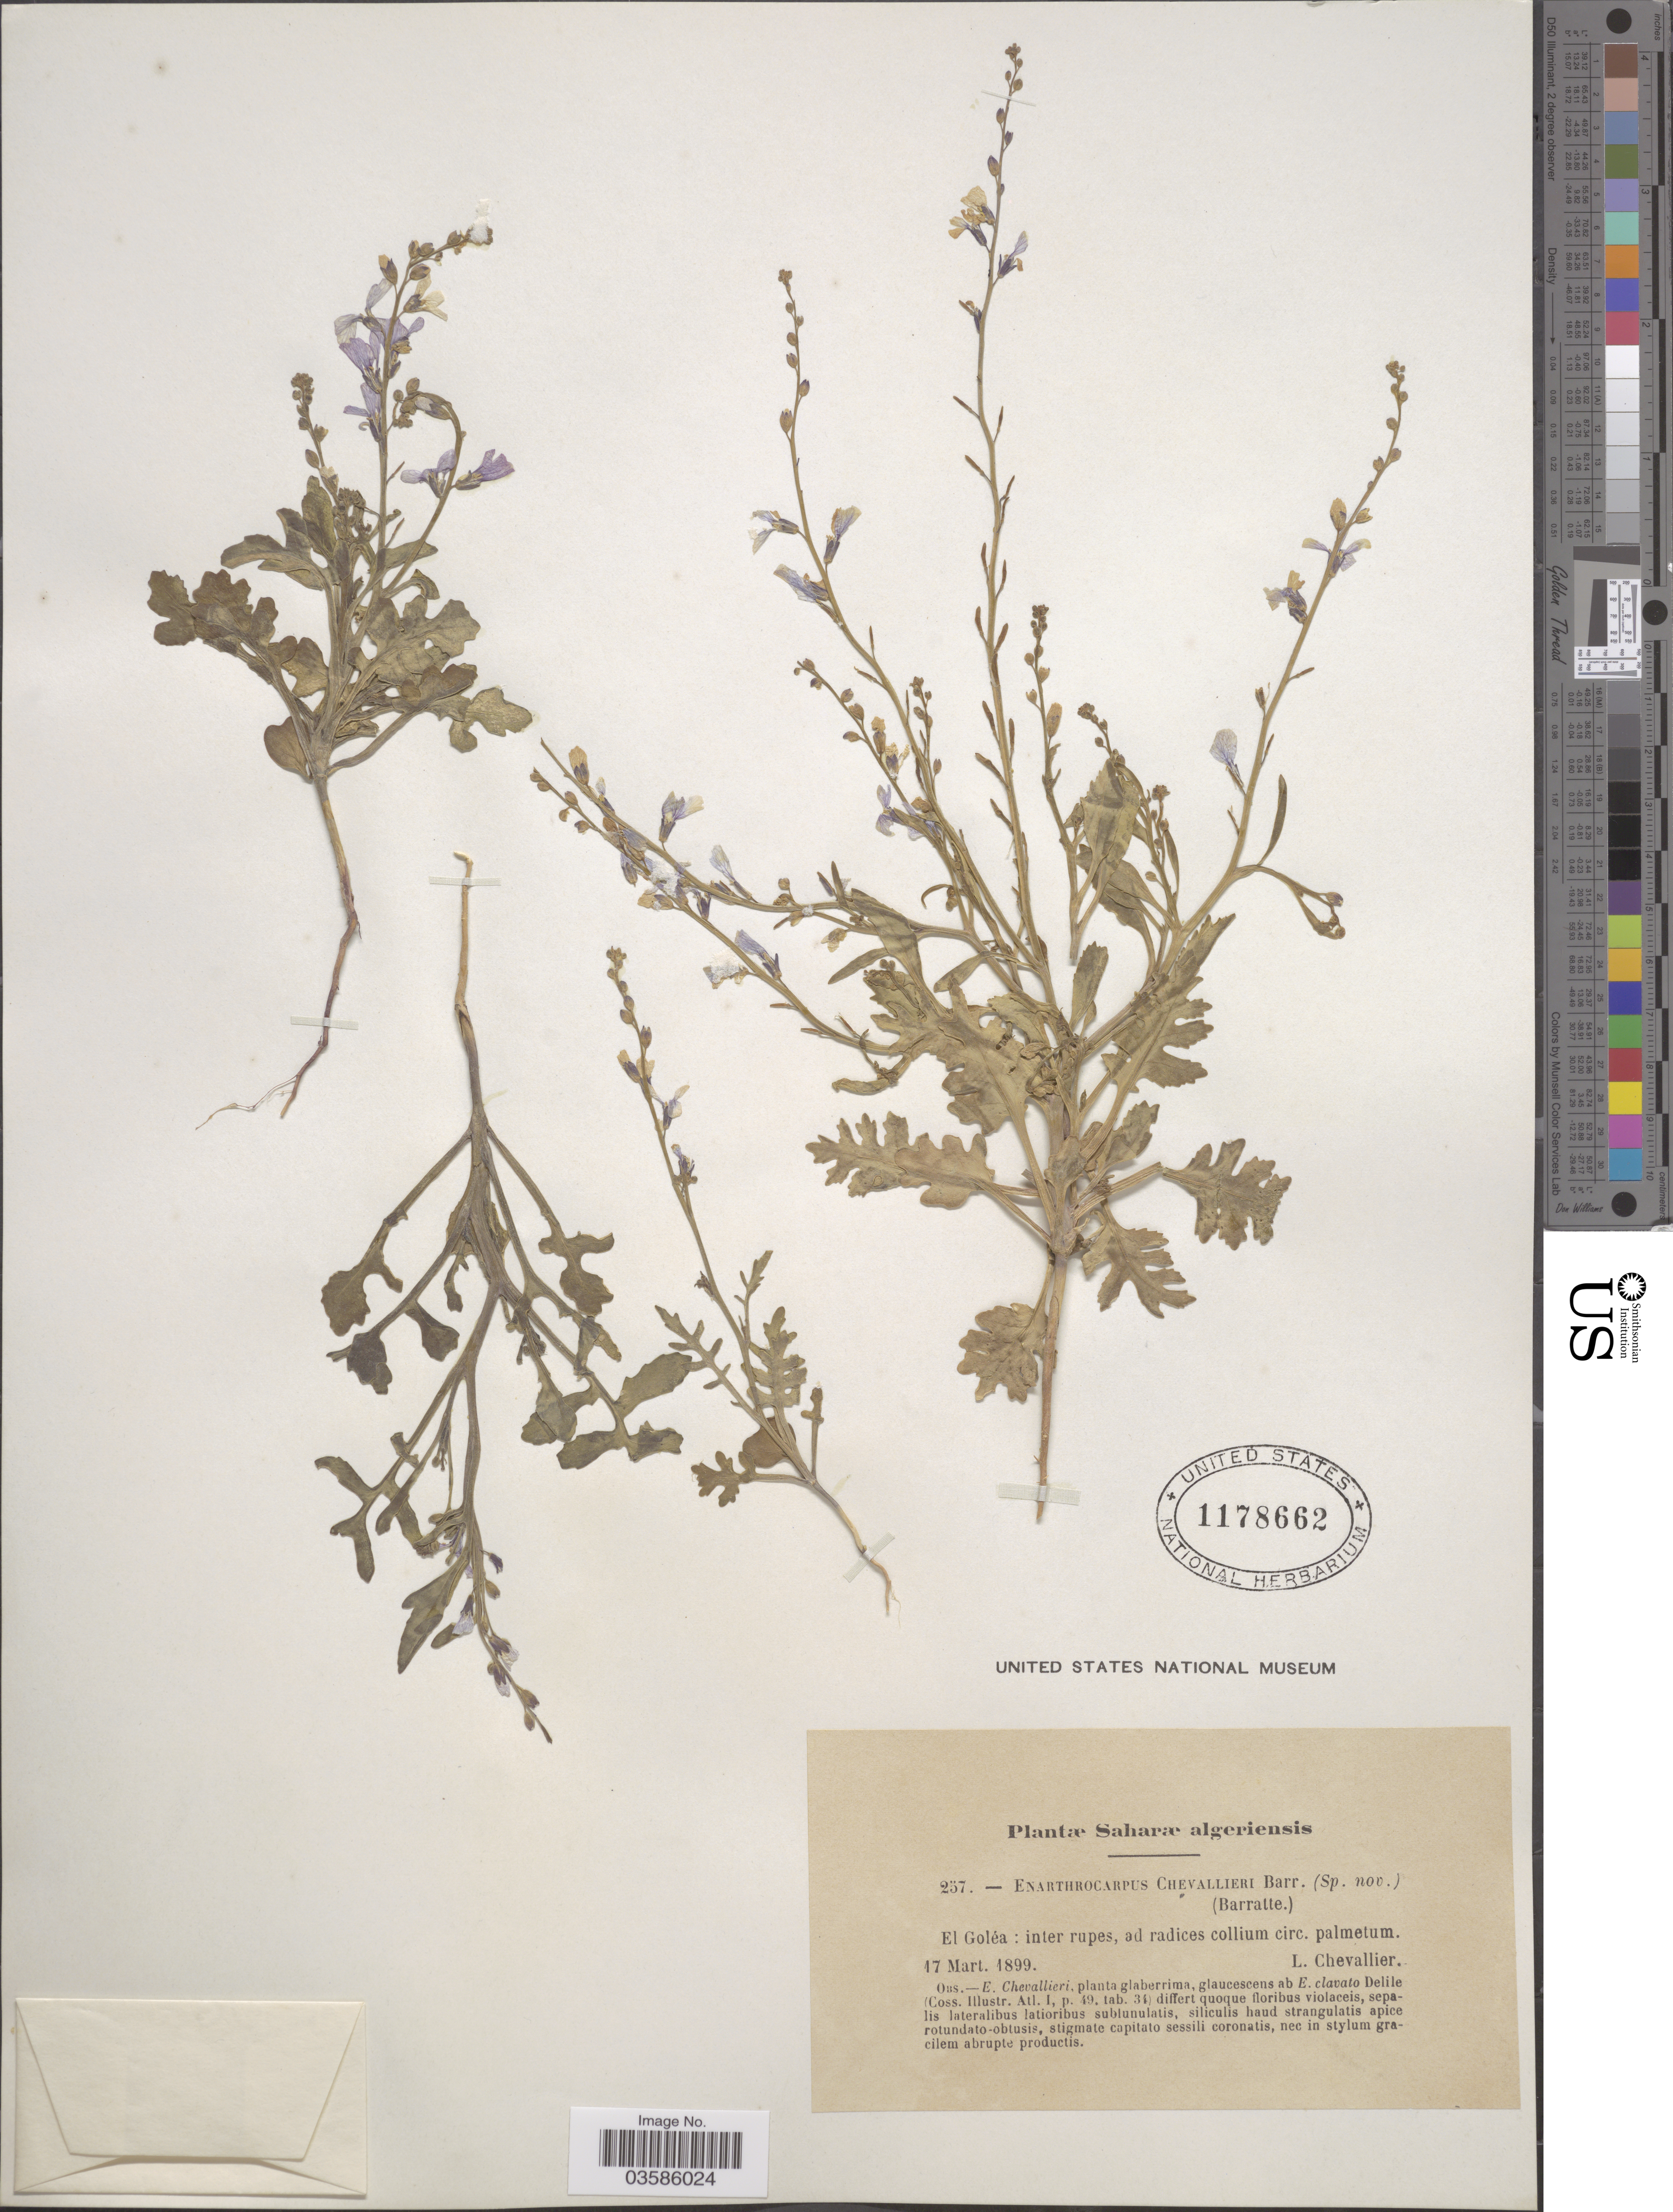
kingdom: Plantae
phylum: Tracheophyta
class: Magnoliopsida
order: Brassicales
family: Brassicaceae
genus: Enarthrocarpus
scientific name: Enarthrocarpus chevallieri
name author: Barratte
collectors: L. Chevallier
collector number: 257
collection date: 1899-03-17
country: Algeria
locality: Saharæ algeriensis. El Goléa: inter rupes, ad radices collium circ. palmetum.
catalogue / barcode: US 1178662